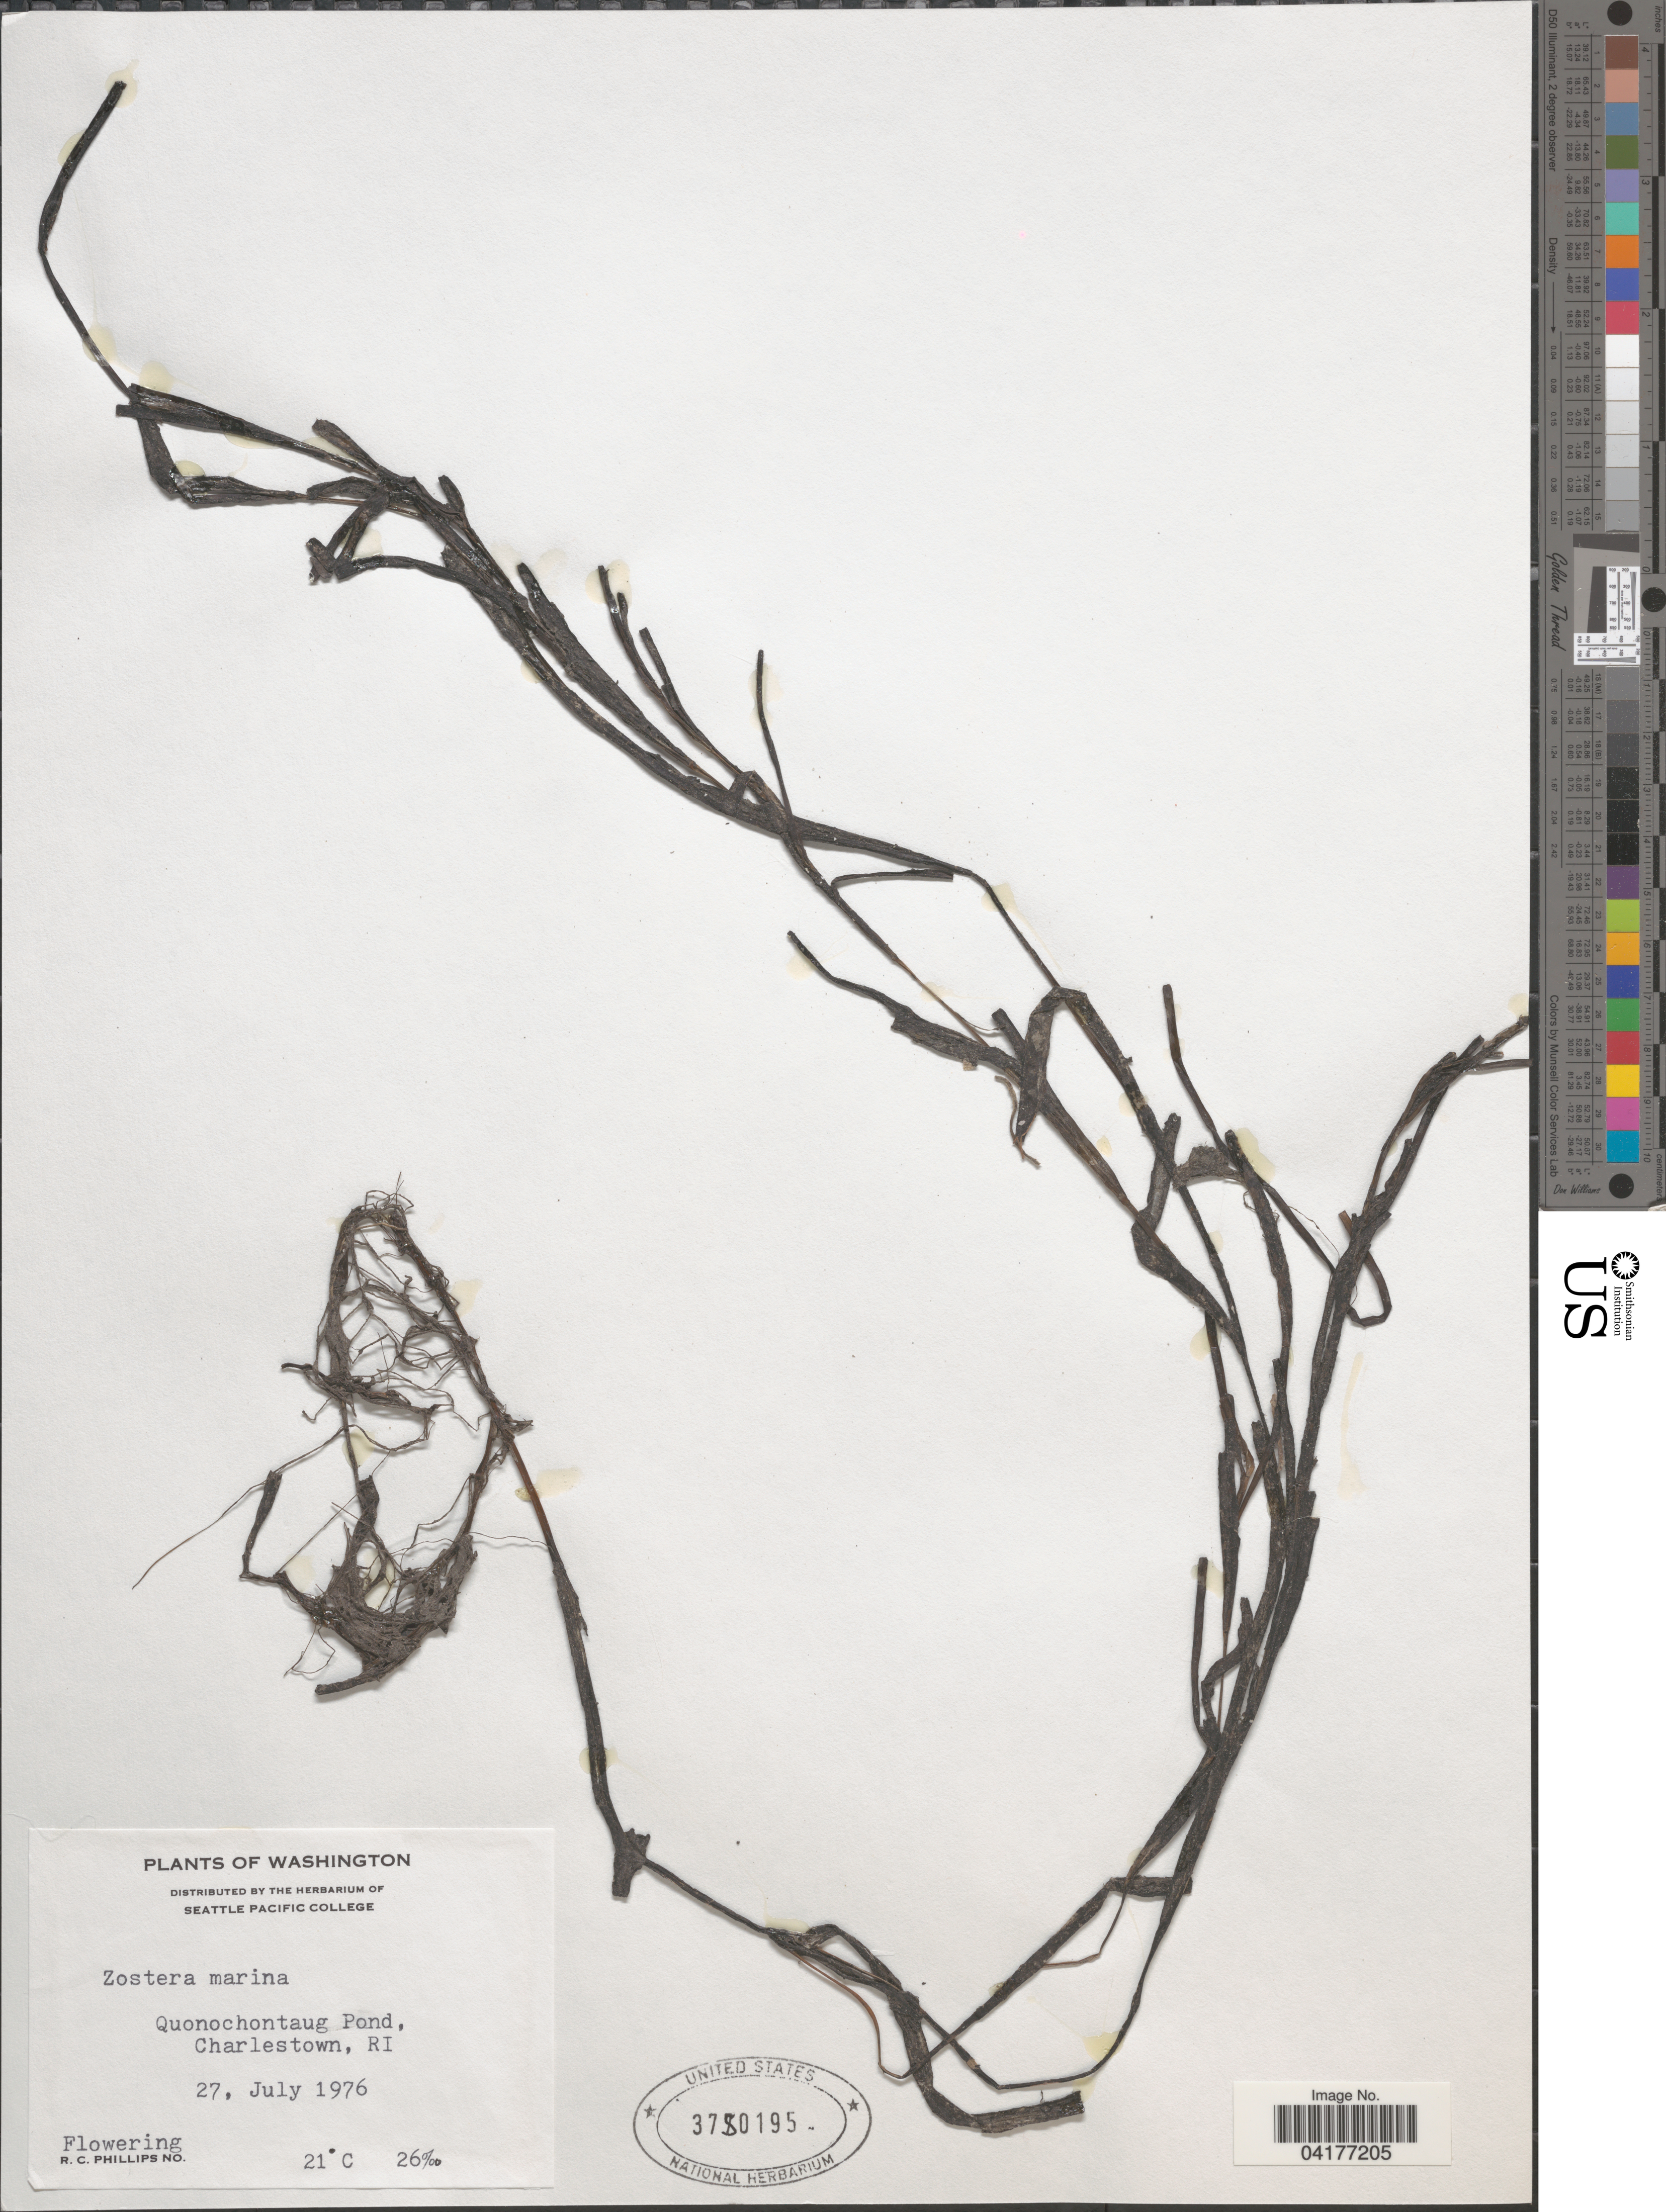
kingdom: Plantae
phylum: Tracheophyta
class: Liliopsida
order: Alismatales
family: Zosteraceae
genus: Zostera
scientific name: Zostera marina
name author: L.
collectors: R. C. Phillips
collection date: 1976-07-27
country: United States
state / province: Rhode Island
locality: Quonochontaug Pond, Charlestown.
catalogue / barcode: US 3780195